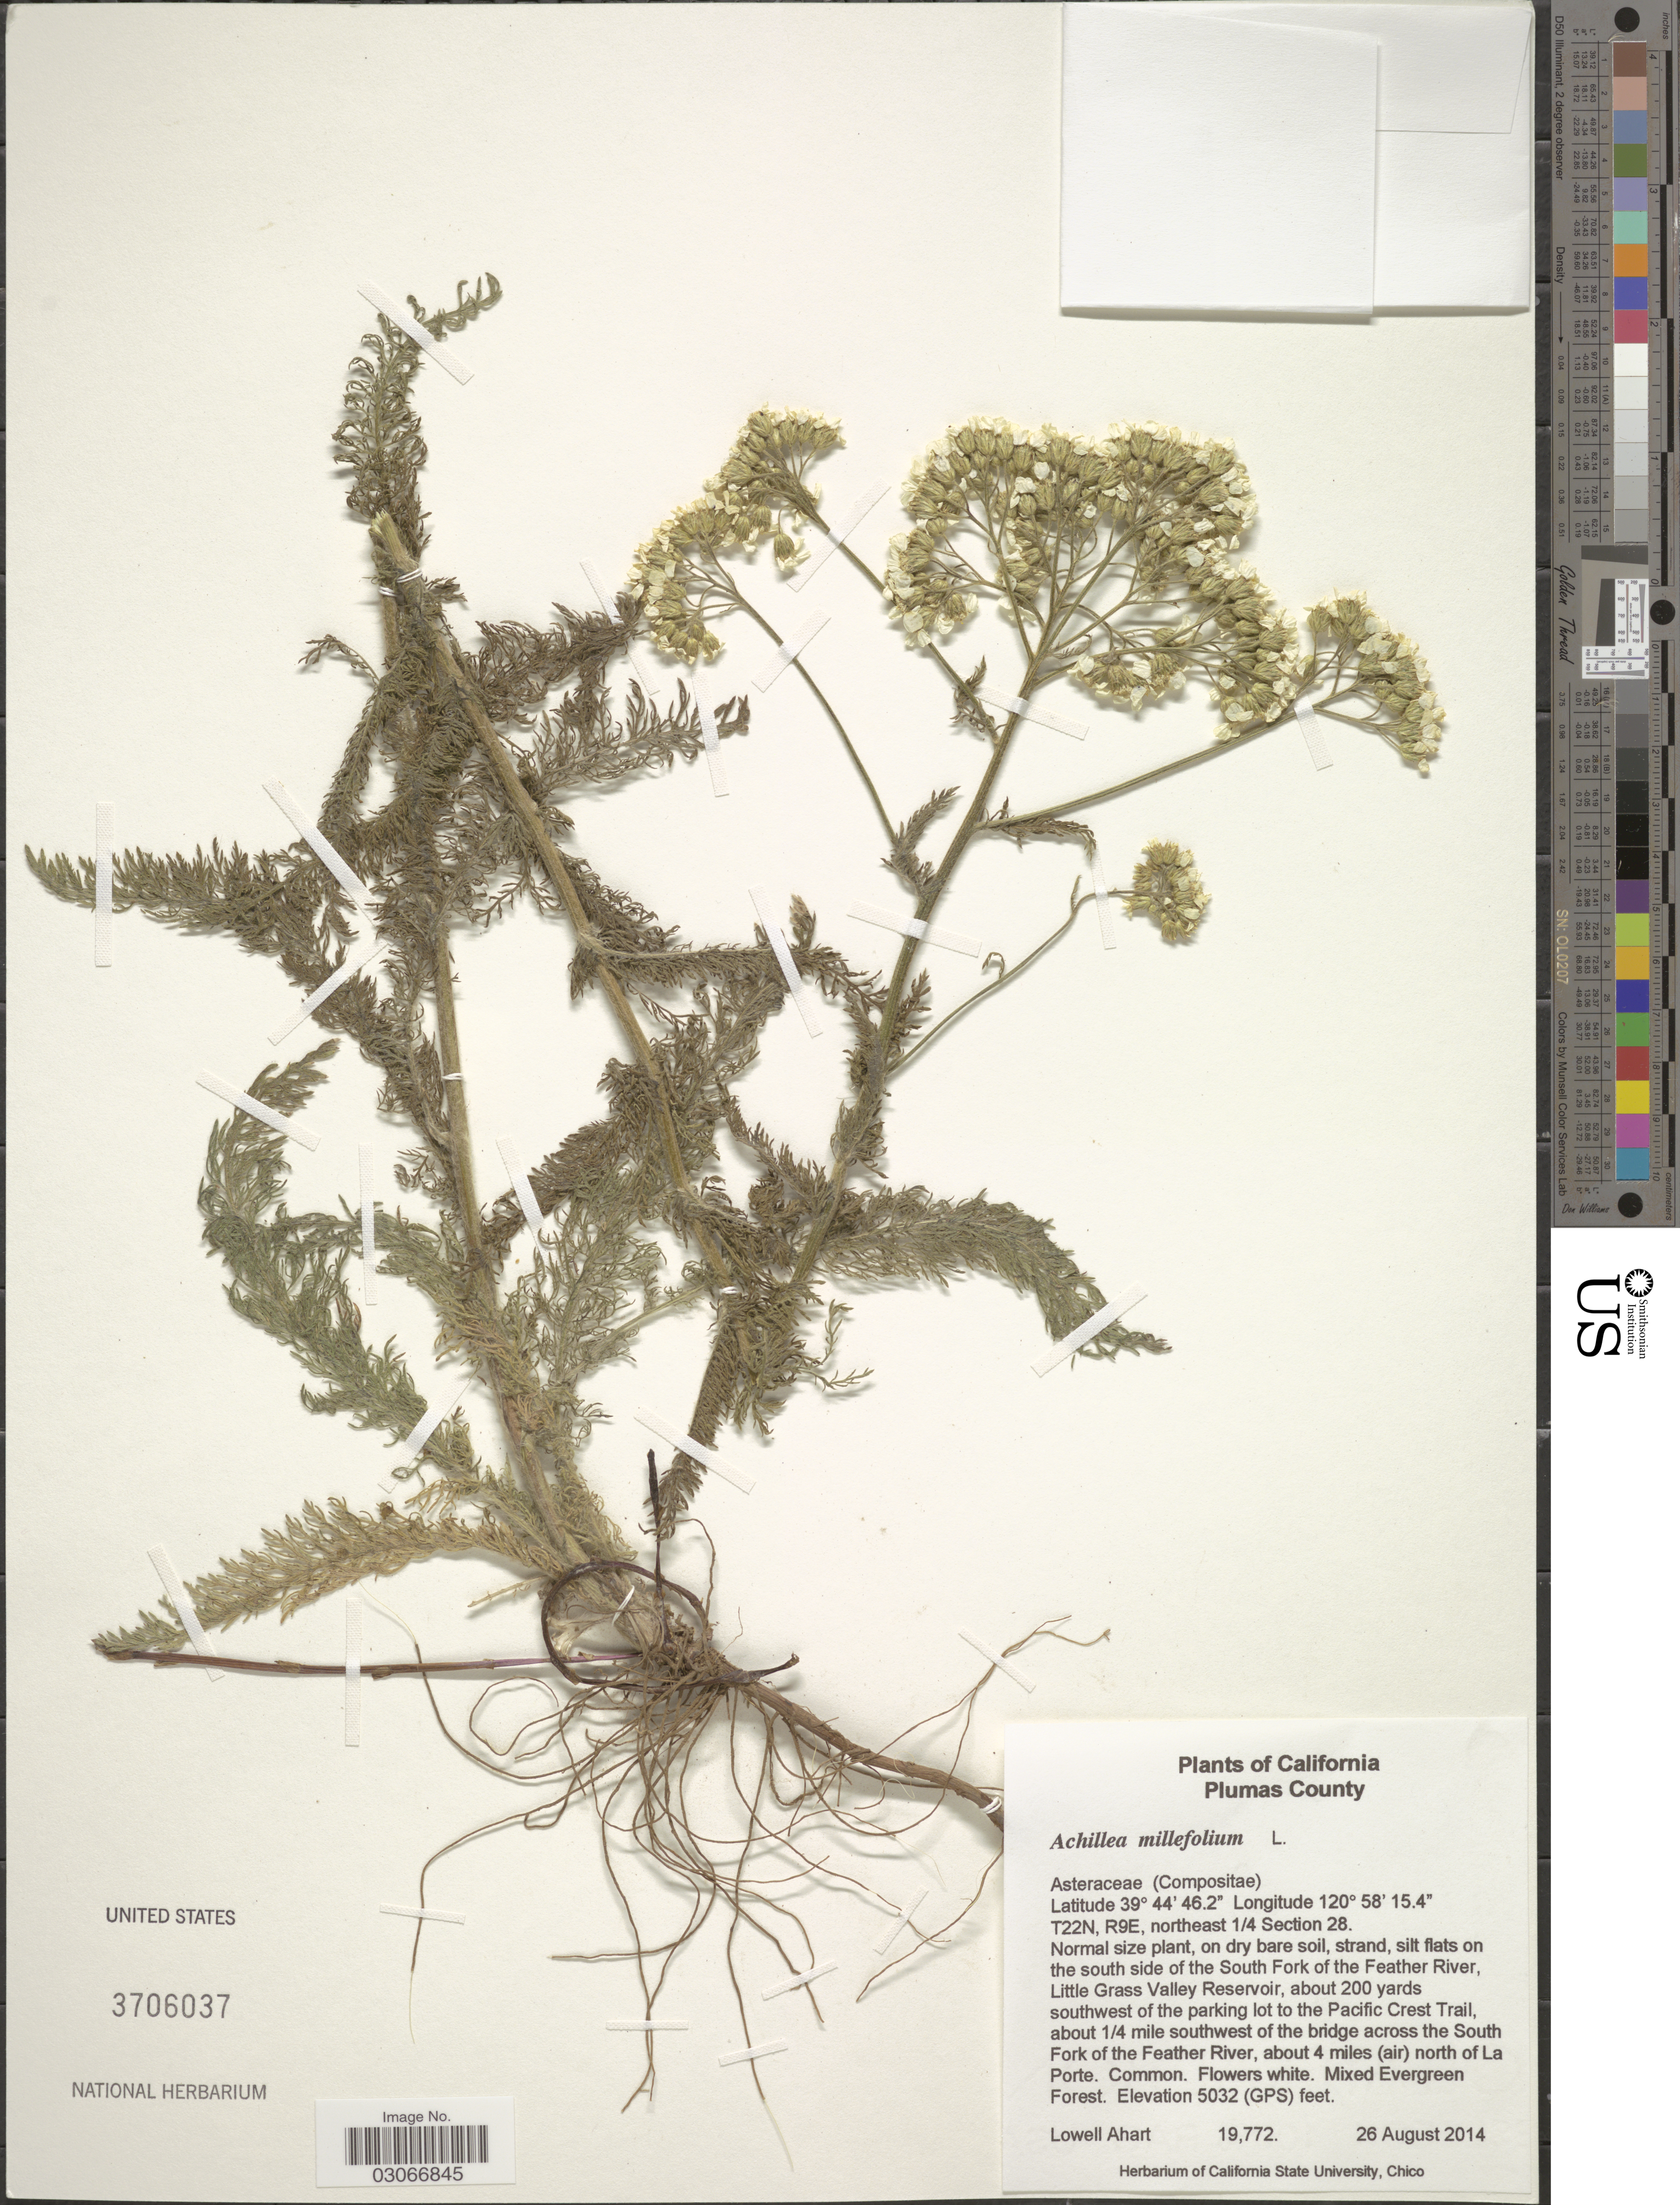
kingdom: Plantae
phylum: Tracheophyta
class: Magnoliopsida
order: Asterales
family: Asteraceae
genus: Achillea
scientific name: Achillea millefolium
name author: L.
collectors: L. Ahart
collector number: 19772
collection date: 2014-08-26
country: United States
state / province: California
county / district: Plumas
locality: Plumas County. T22N, R9E, northeast 1/4 Section 28. Silt flats on the south side of the South Fork of the Feather River, Little Grass Valley Reservoir, about 200 yards southwest of the parking lot to the Pacific Crest Trail, about 1/4 mile southwest of the bridge across the South Fork of the Feather River, about 4 miles (air) north of La Porte.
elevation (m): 1534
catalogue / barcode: US 3706037